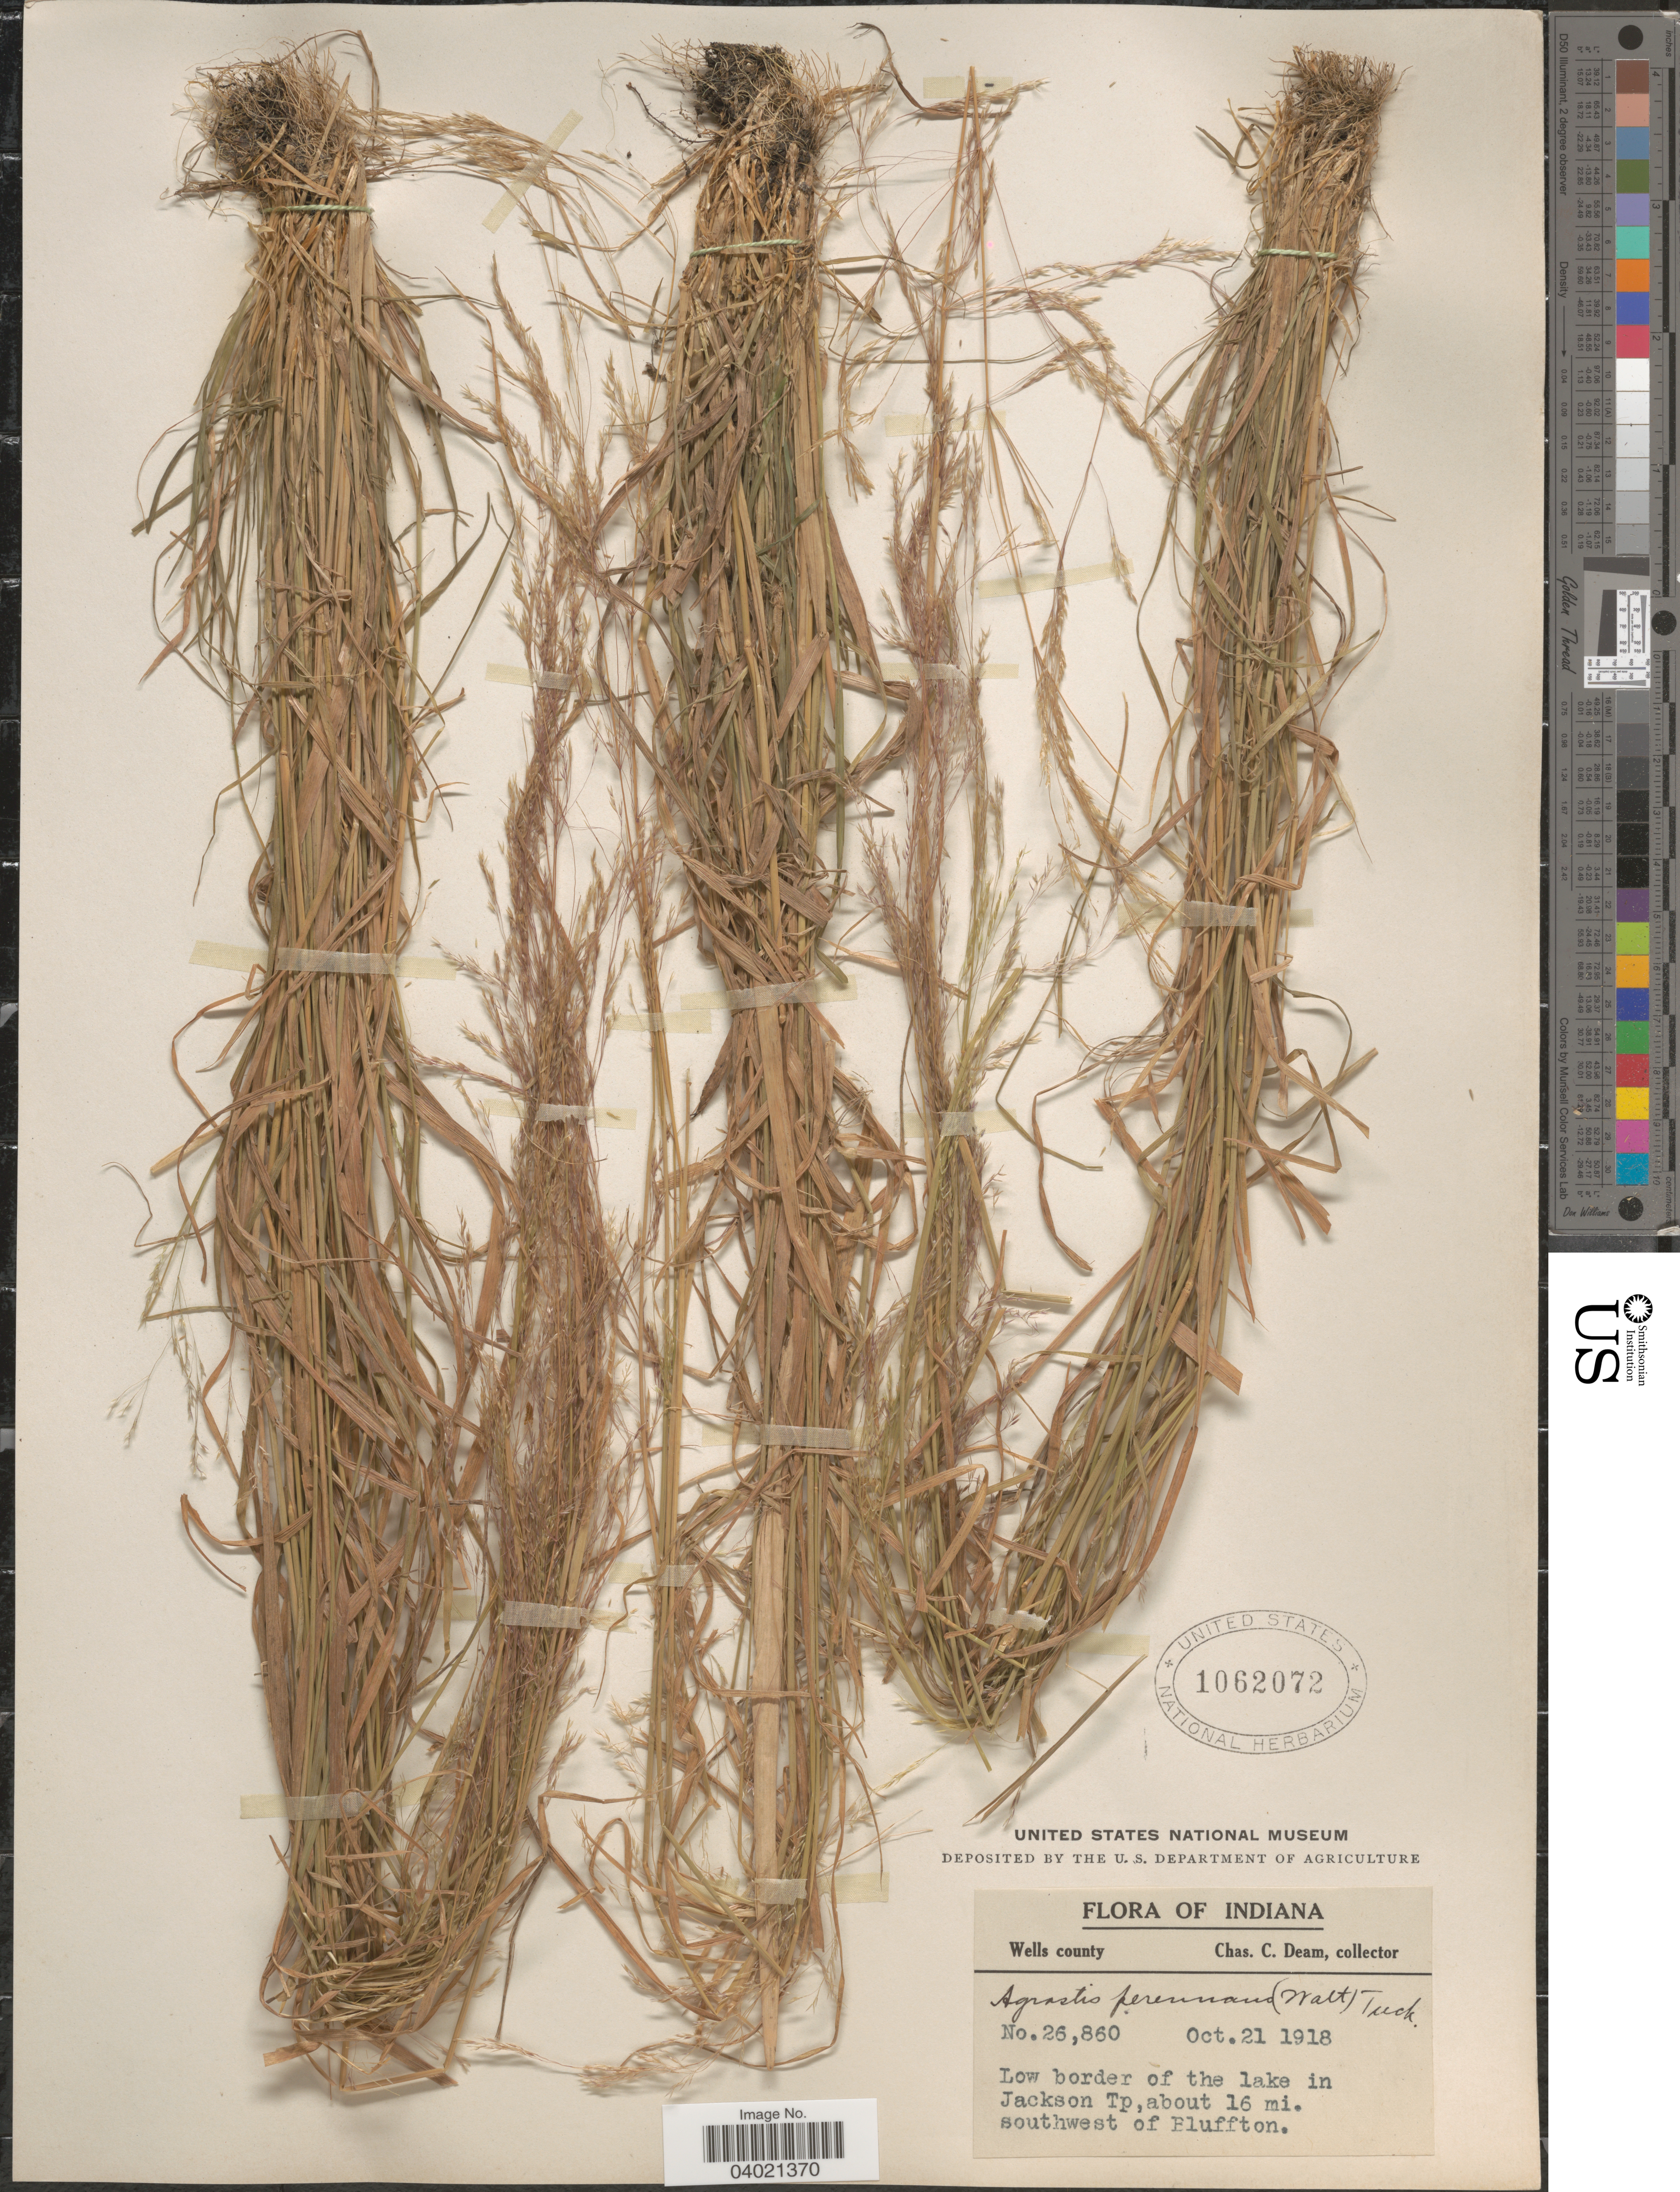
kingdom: Plantae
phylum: Tracheophyta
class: Liliopsida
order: Poales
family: Poaceae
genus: Agrostis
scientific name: Agrostis perennans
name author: (Walter) Tuck.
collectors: C. C. Deam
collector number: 26860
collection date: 1918-10-21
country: United States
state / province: Indiana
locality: Wells county. In Jackson Tp, about 16 mi. southwest of Bluffton.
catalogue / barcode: US 1062072